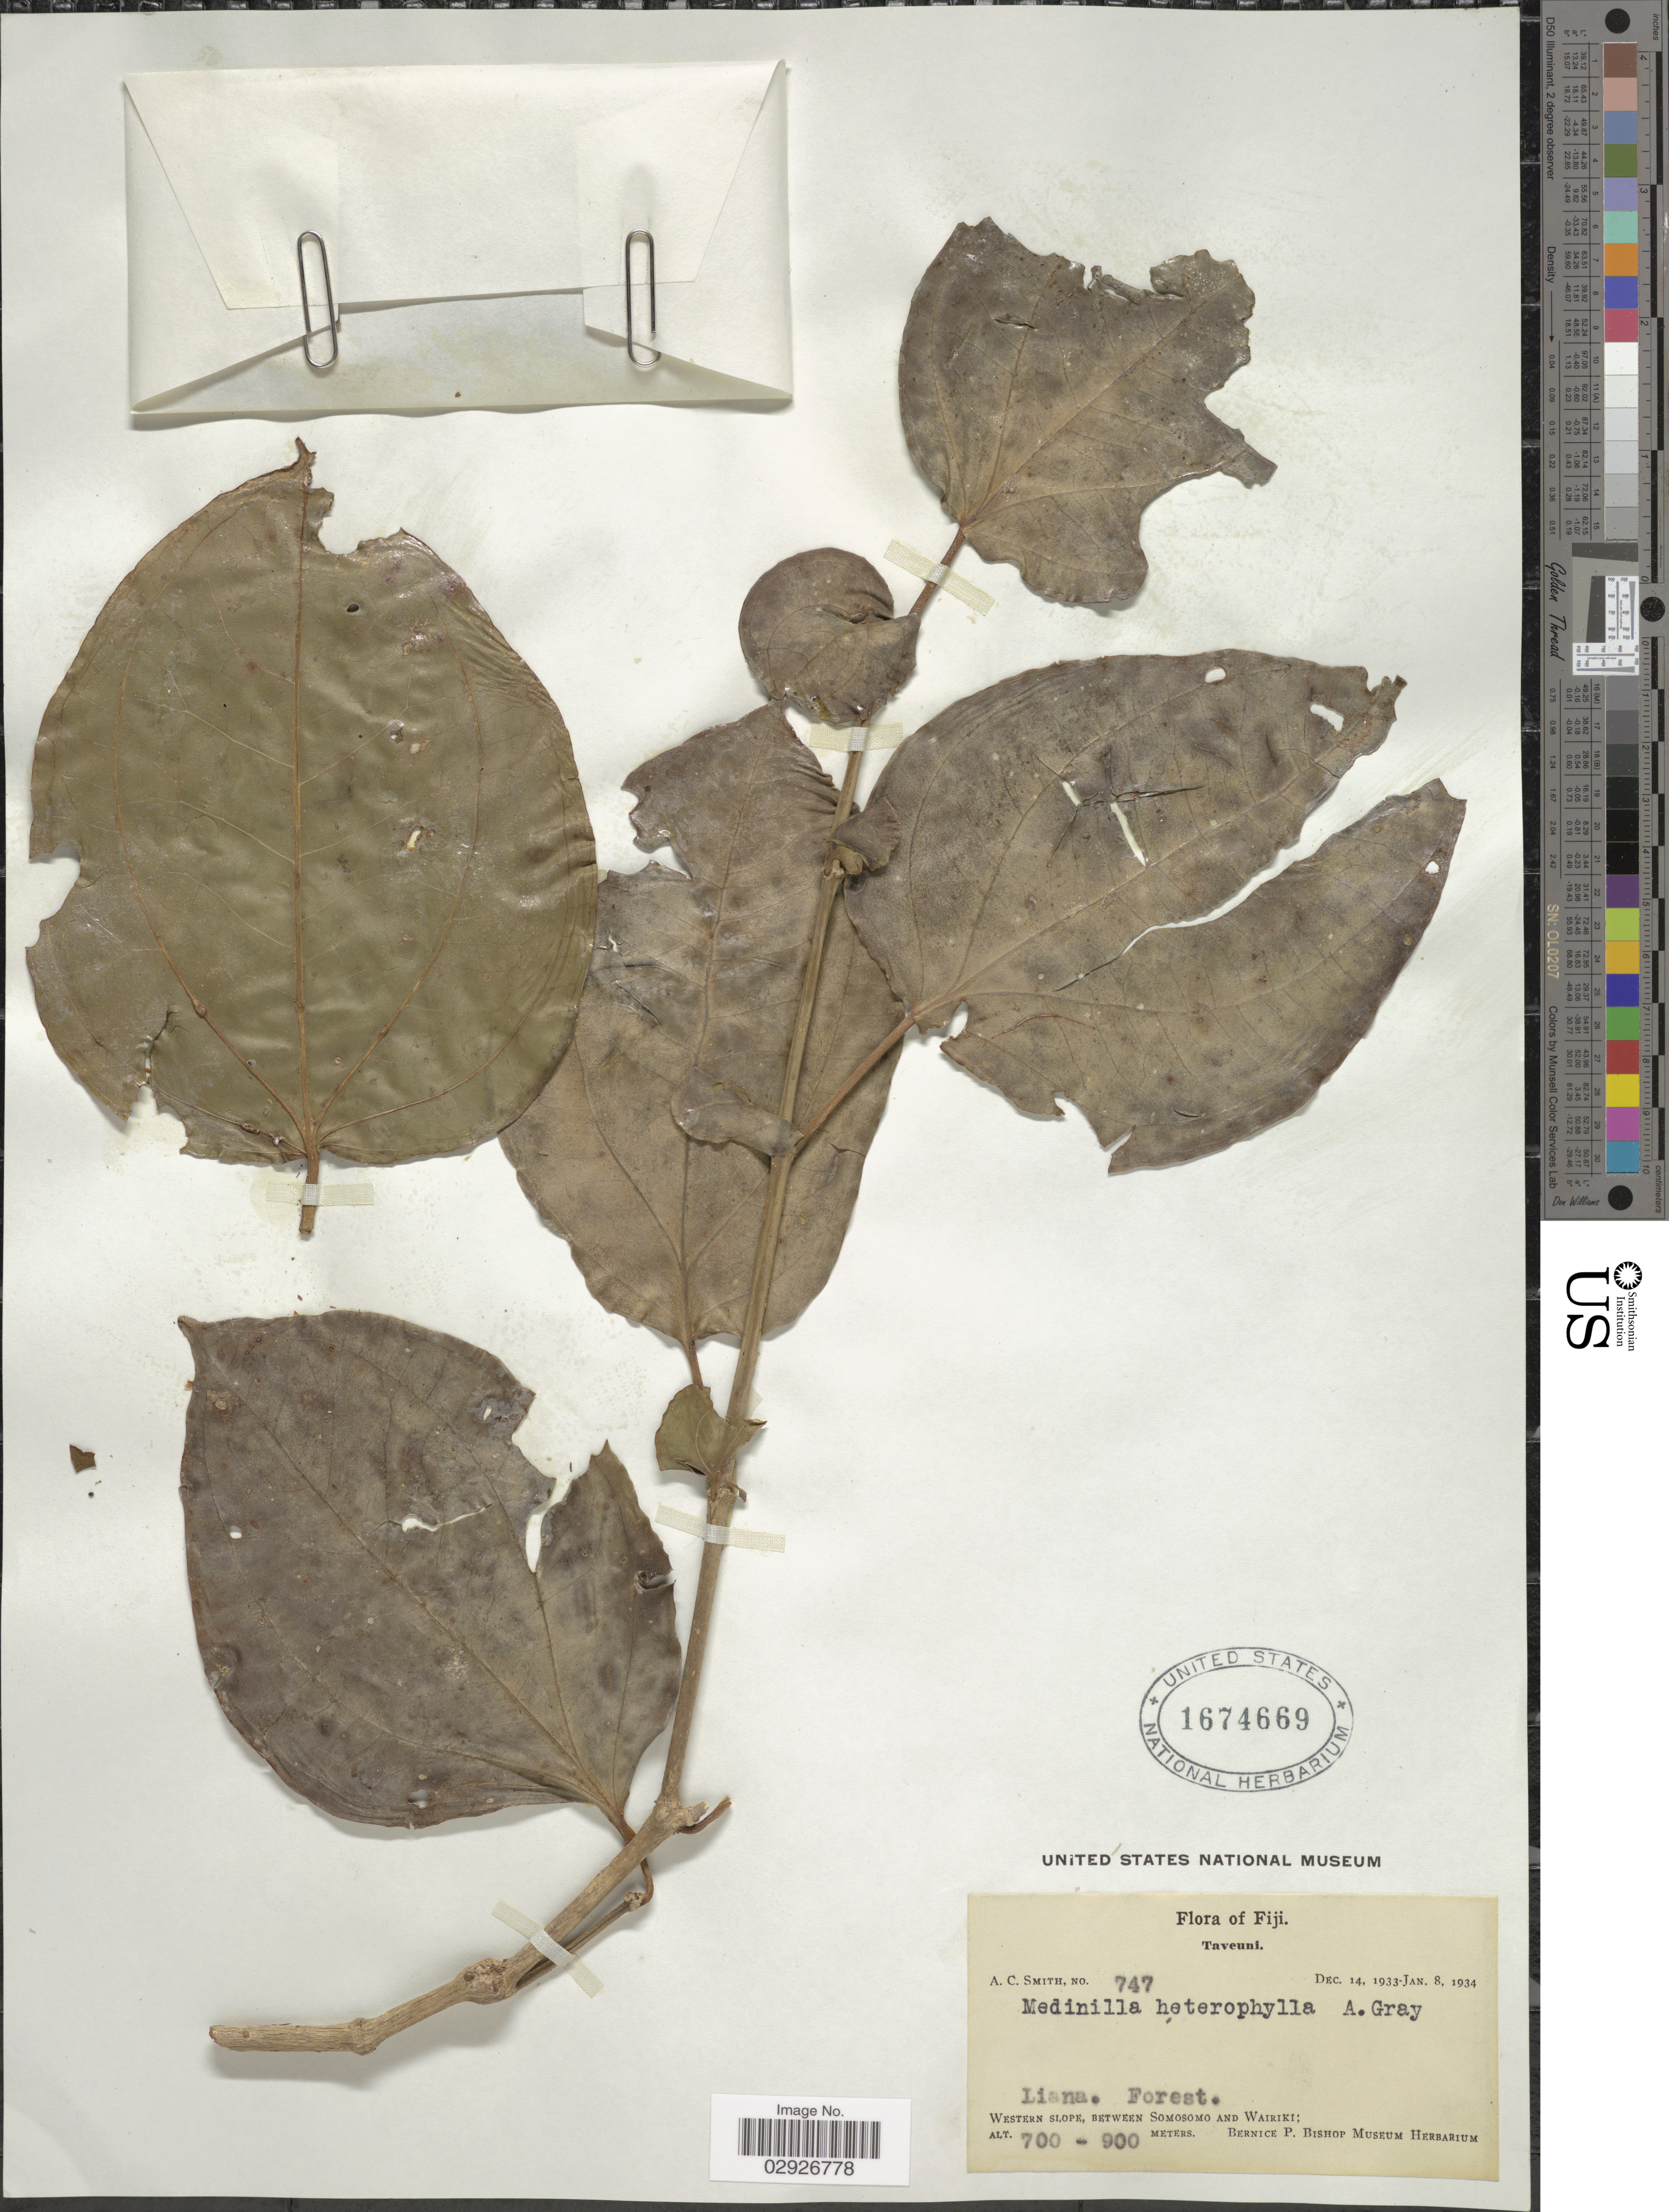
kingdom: Plantae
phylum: Tracheophyta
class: Magnoliopsida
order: Myrtales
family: Melastomataceae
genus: Medinilla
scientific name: Medinilla heterophylla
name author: A. Gray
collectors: A. C. Smith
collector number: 747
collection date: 1933-12-14/1934-01-08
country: Fiji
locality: Taveuni. Western slope, between Somosomo and Wairiki.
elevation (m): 700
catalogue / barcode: US 1674669